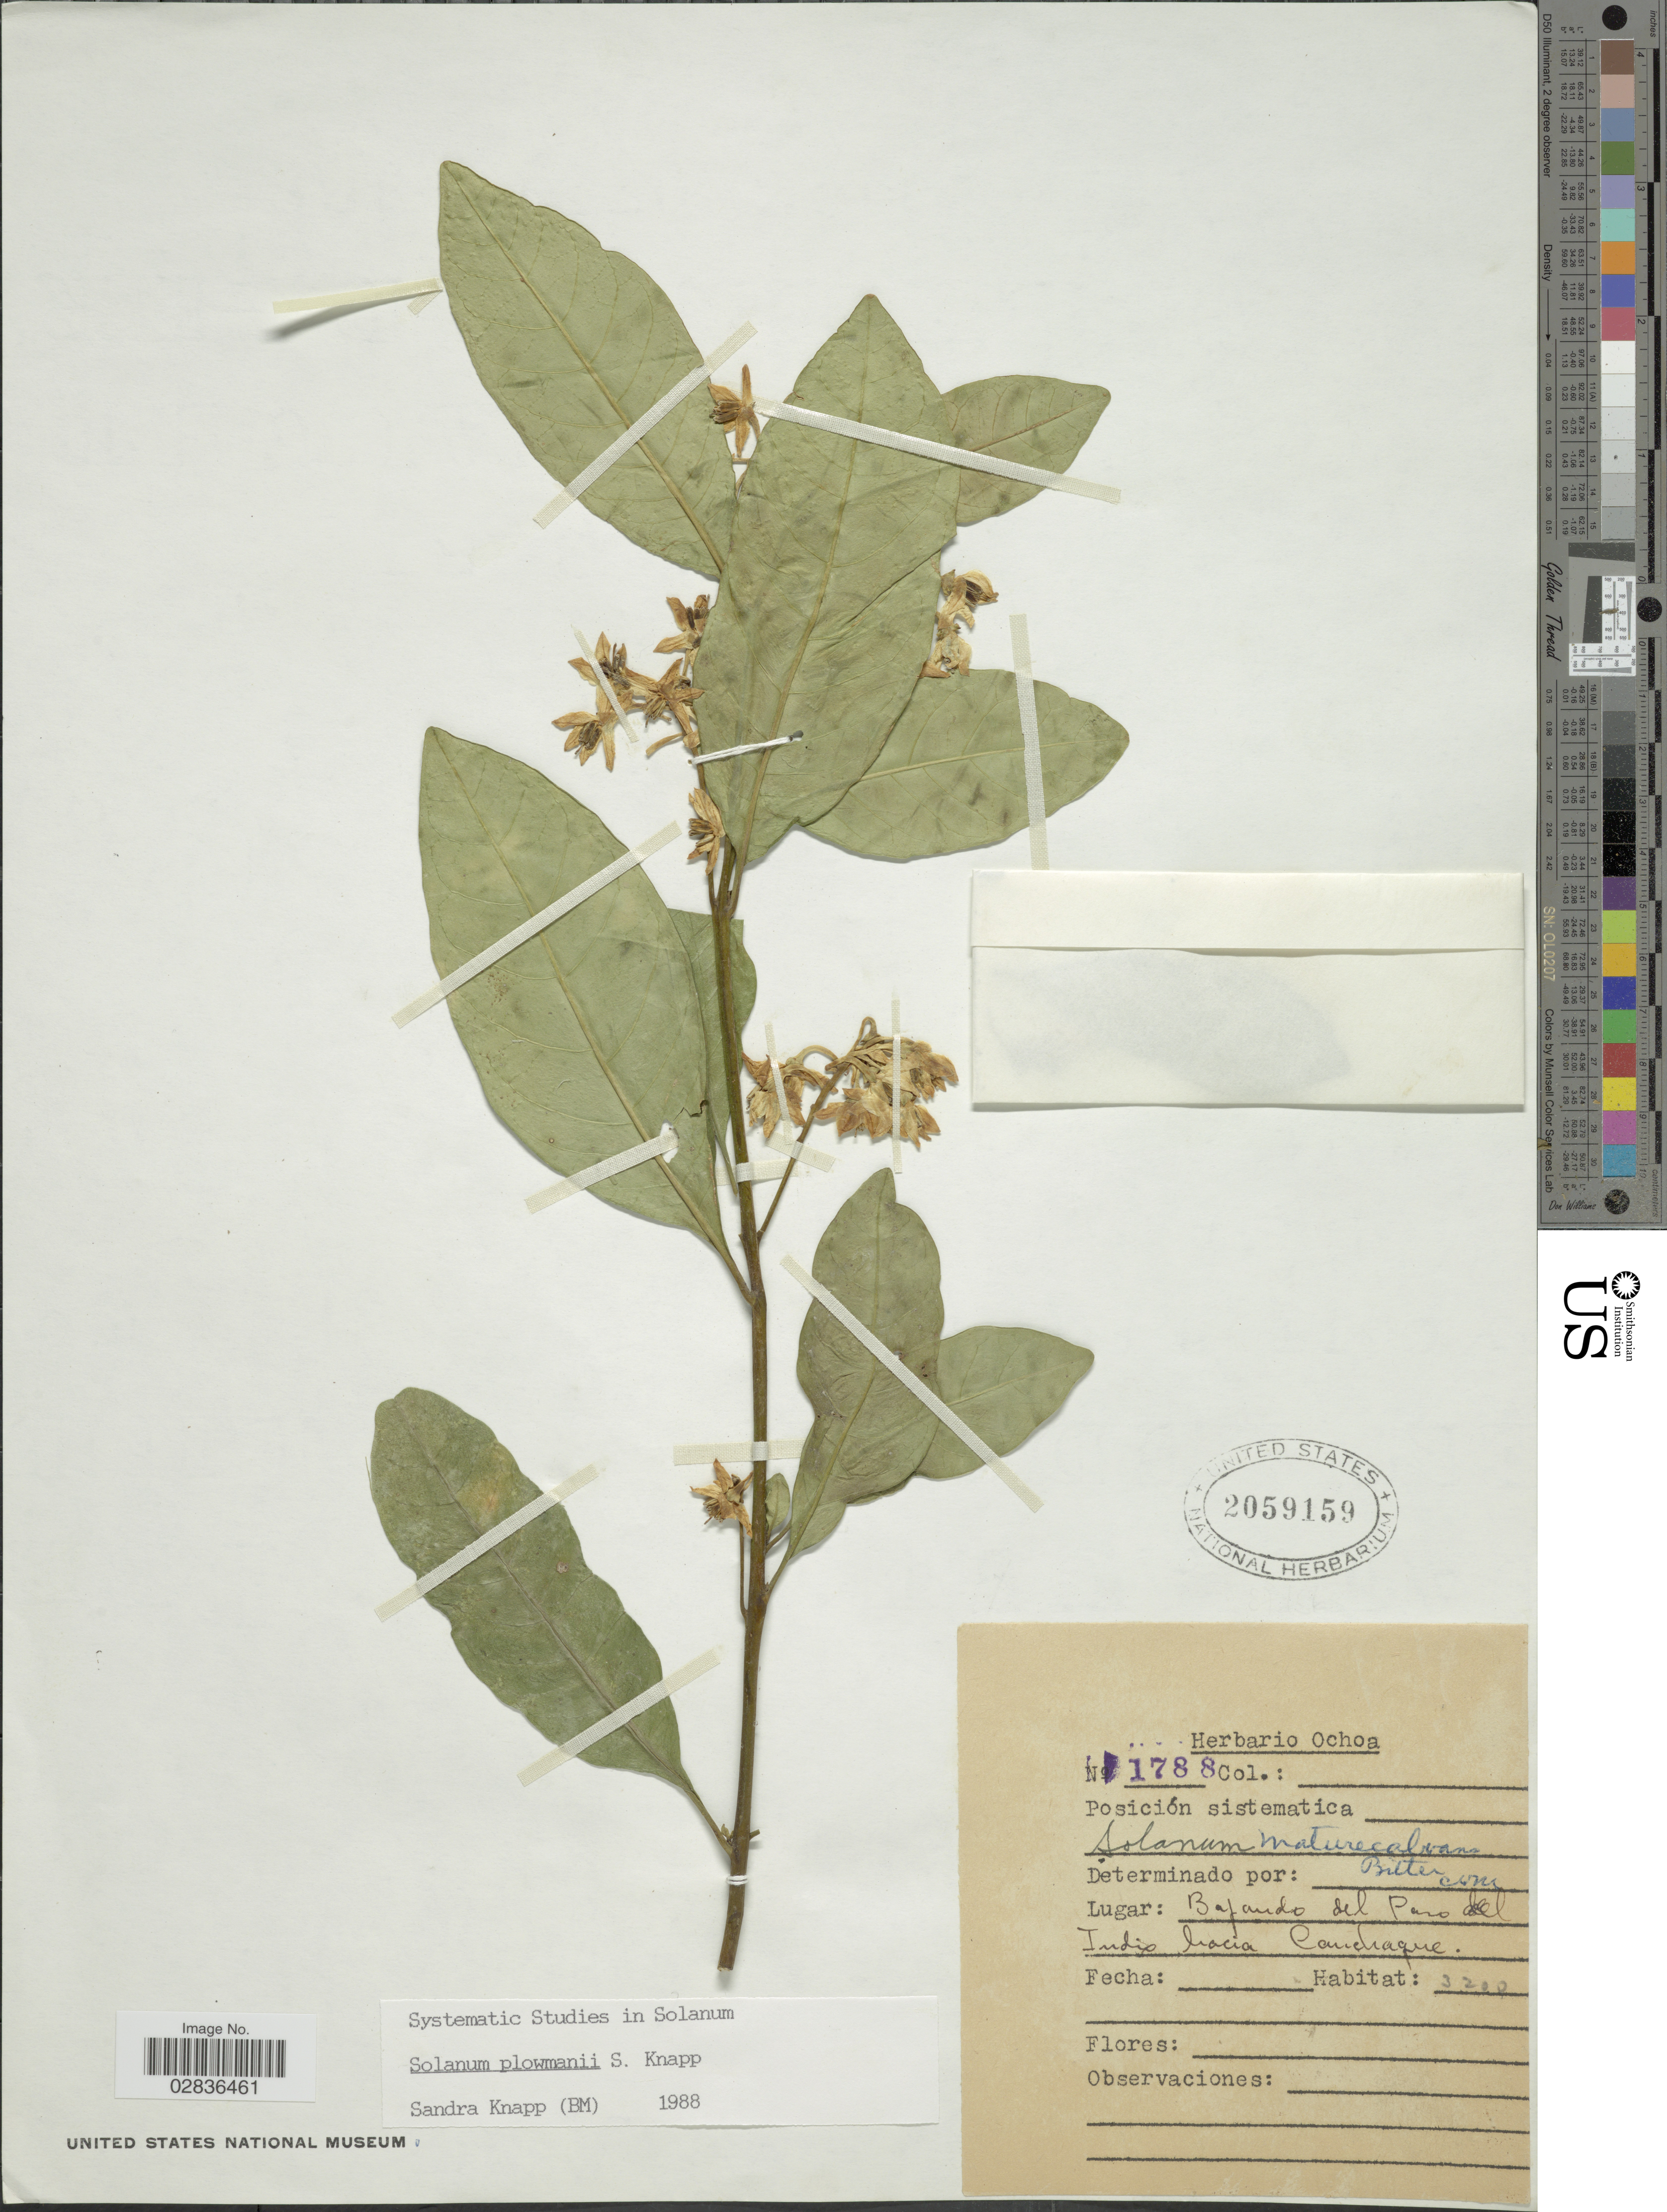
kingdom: Plantae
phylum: Tracheophyta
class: Magnoliopsida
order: Solanales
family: Solanaceae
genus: Solanum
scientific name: Solanum plowmanii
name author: S. Knapp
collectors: ex herb. Ochoa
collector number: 1788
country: Peru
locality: Bafando del Paso del Indio hacia Canchaque.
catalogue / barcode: US 2059159